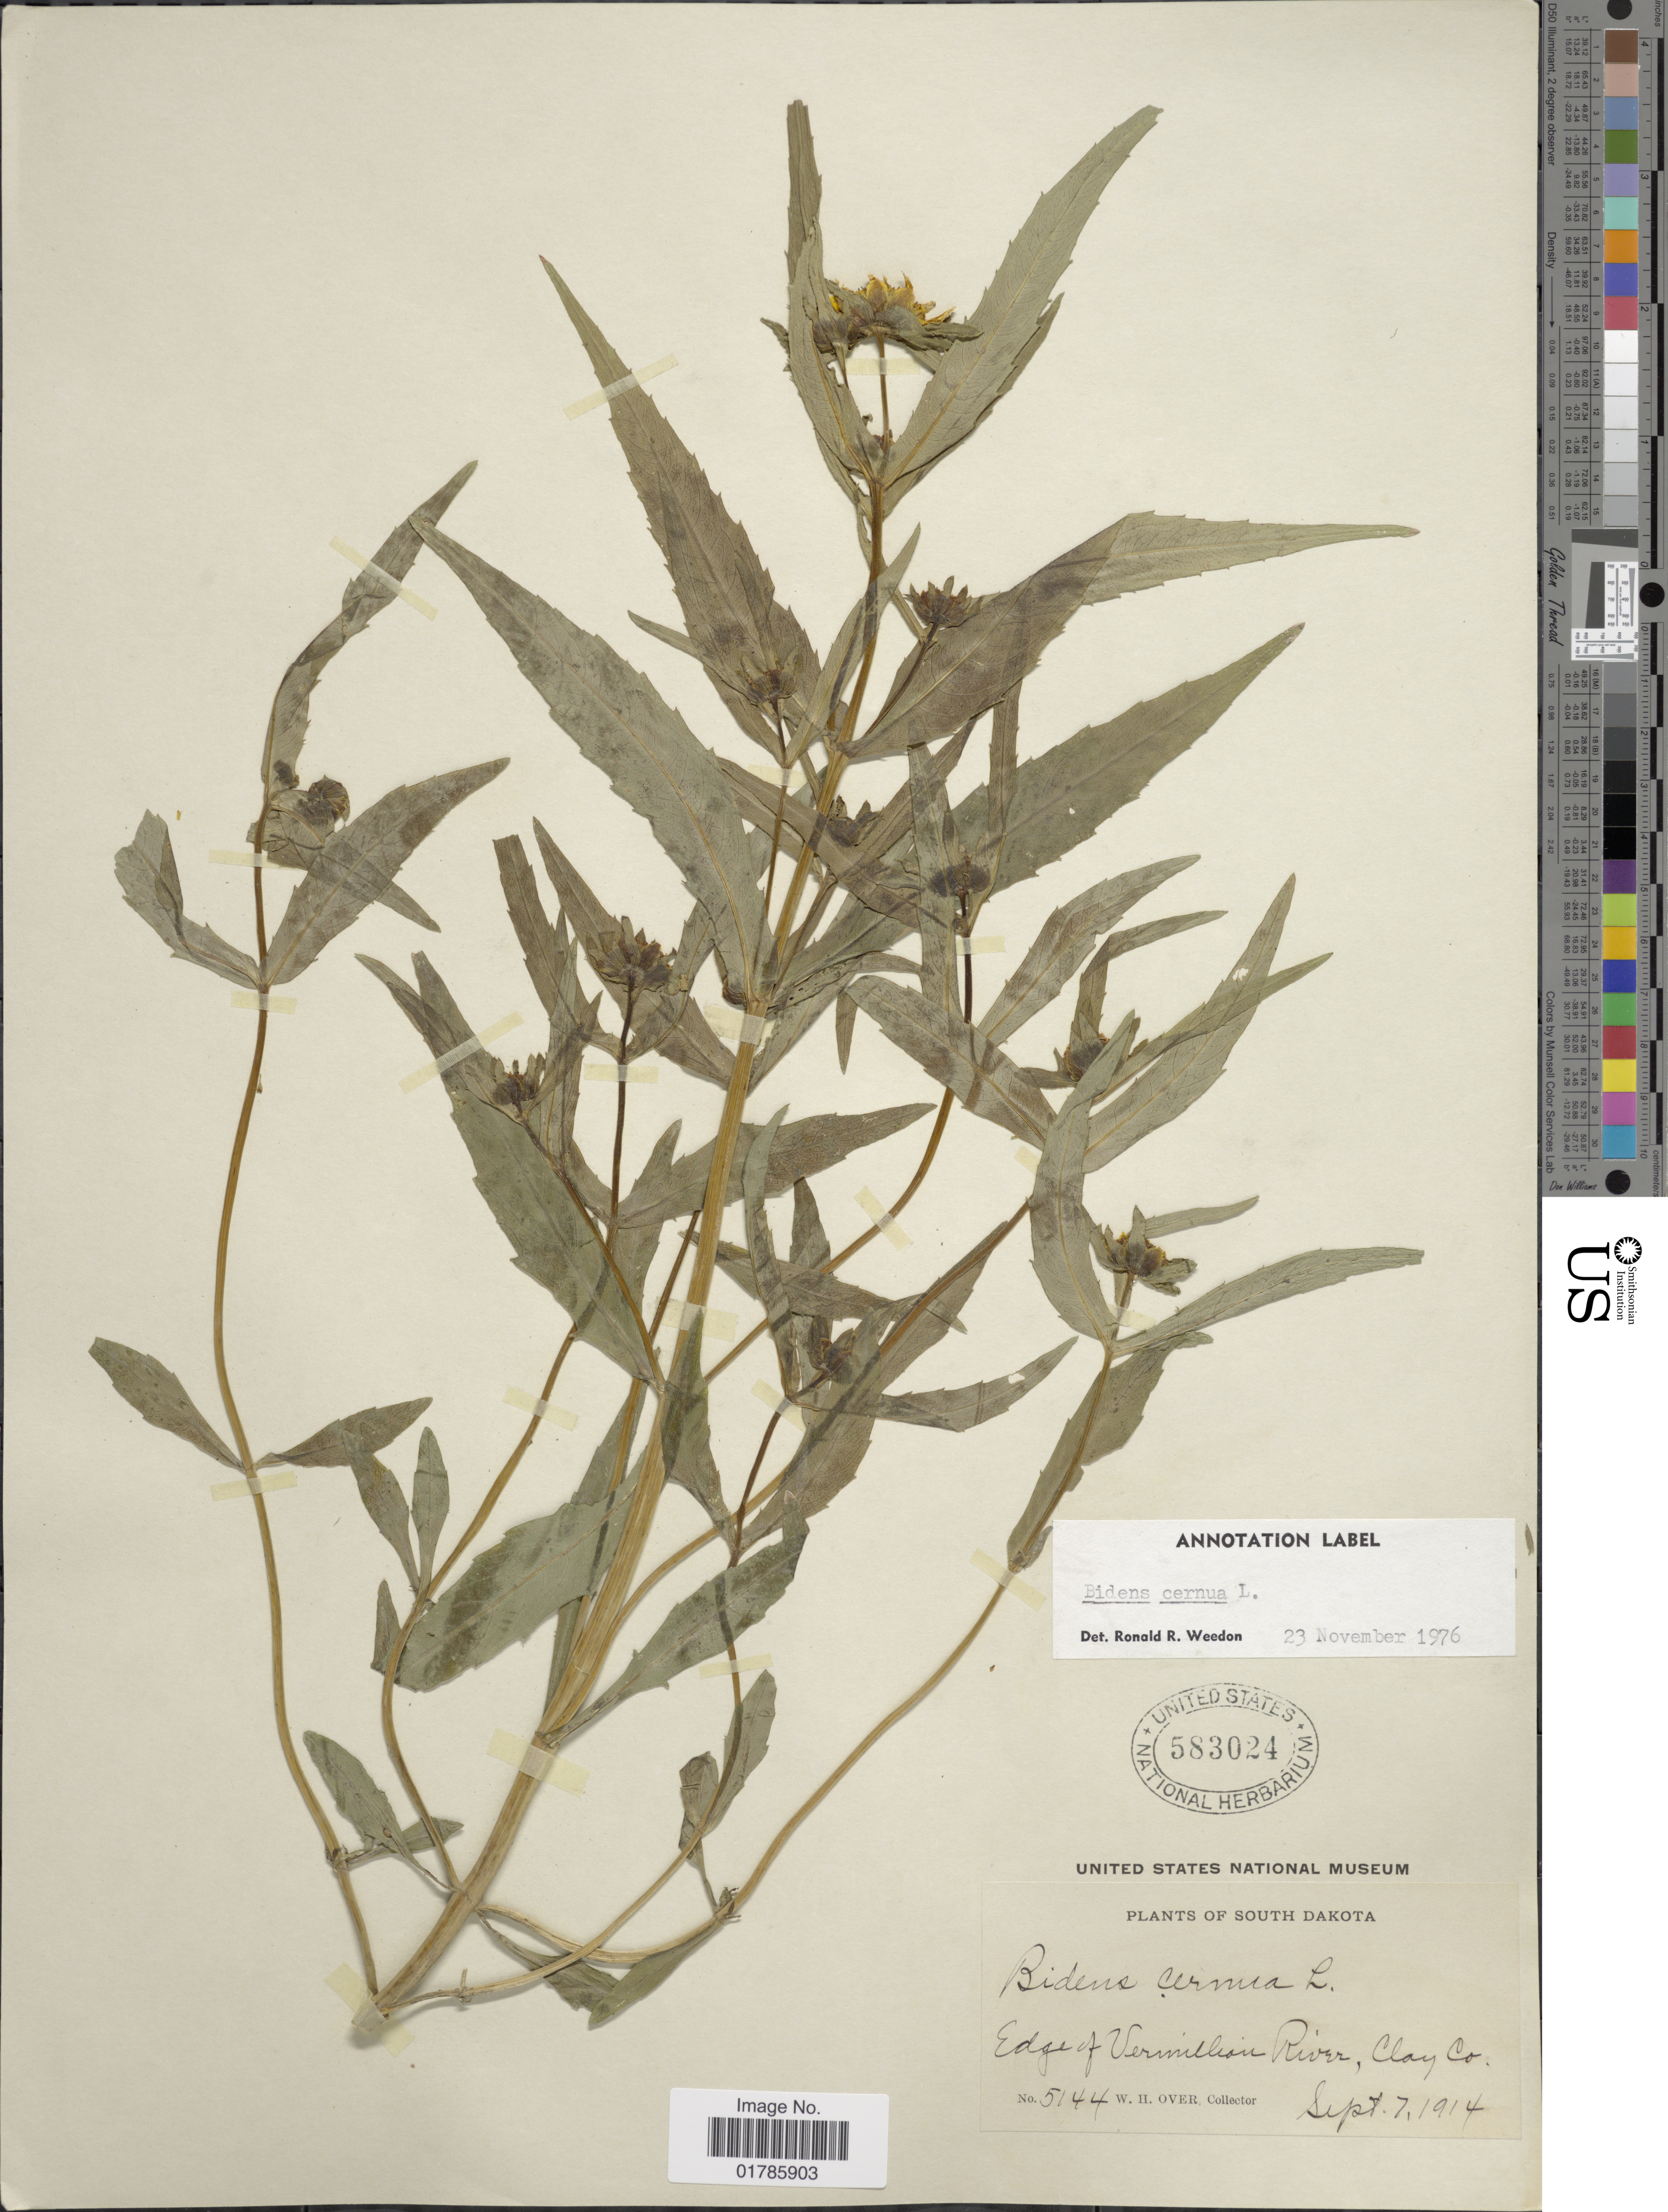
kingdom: Plantae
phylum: Tracheophyta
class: Magnoliopsida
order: Asterales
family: Asteraceae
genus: Bidens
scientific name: Bidens cernua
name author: L.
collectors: W. Over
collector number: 5144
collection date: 1914-09-07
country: United States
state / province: South Dakota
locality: Edge of Vermillion River, Clay Co.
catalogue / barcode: US 583024